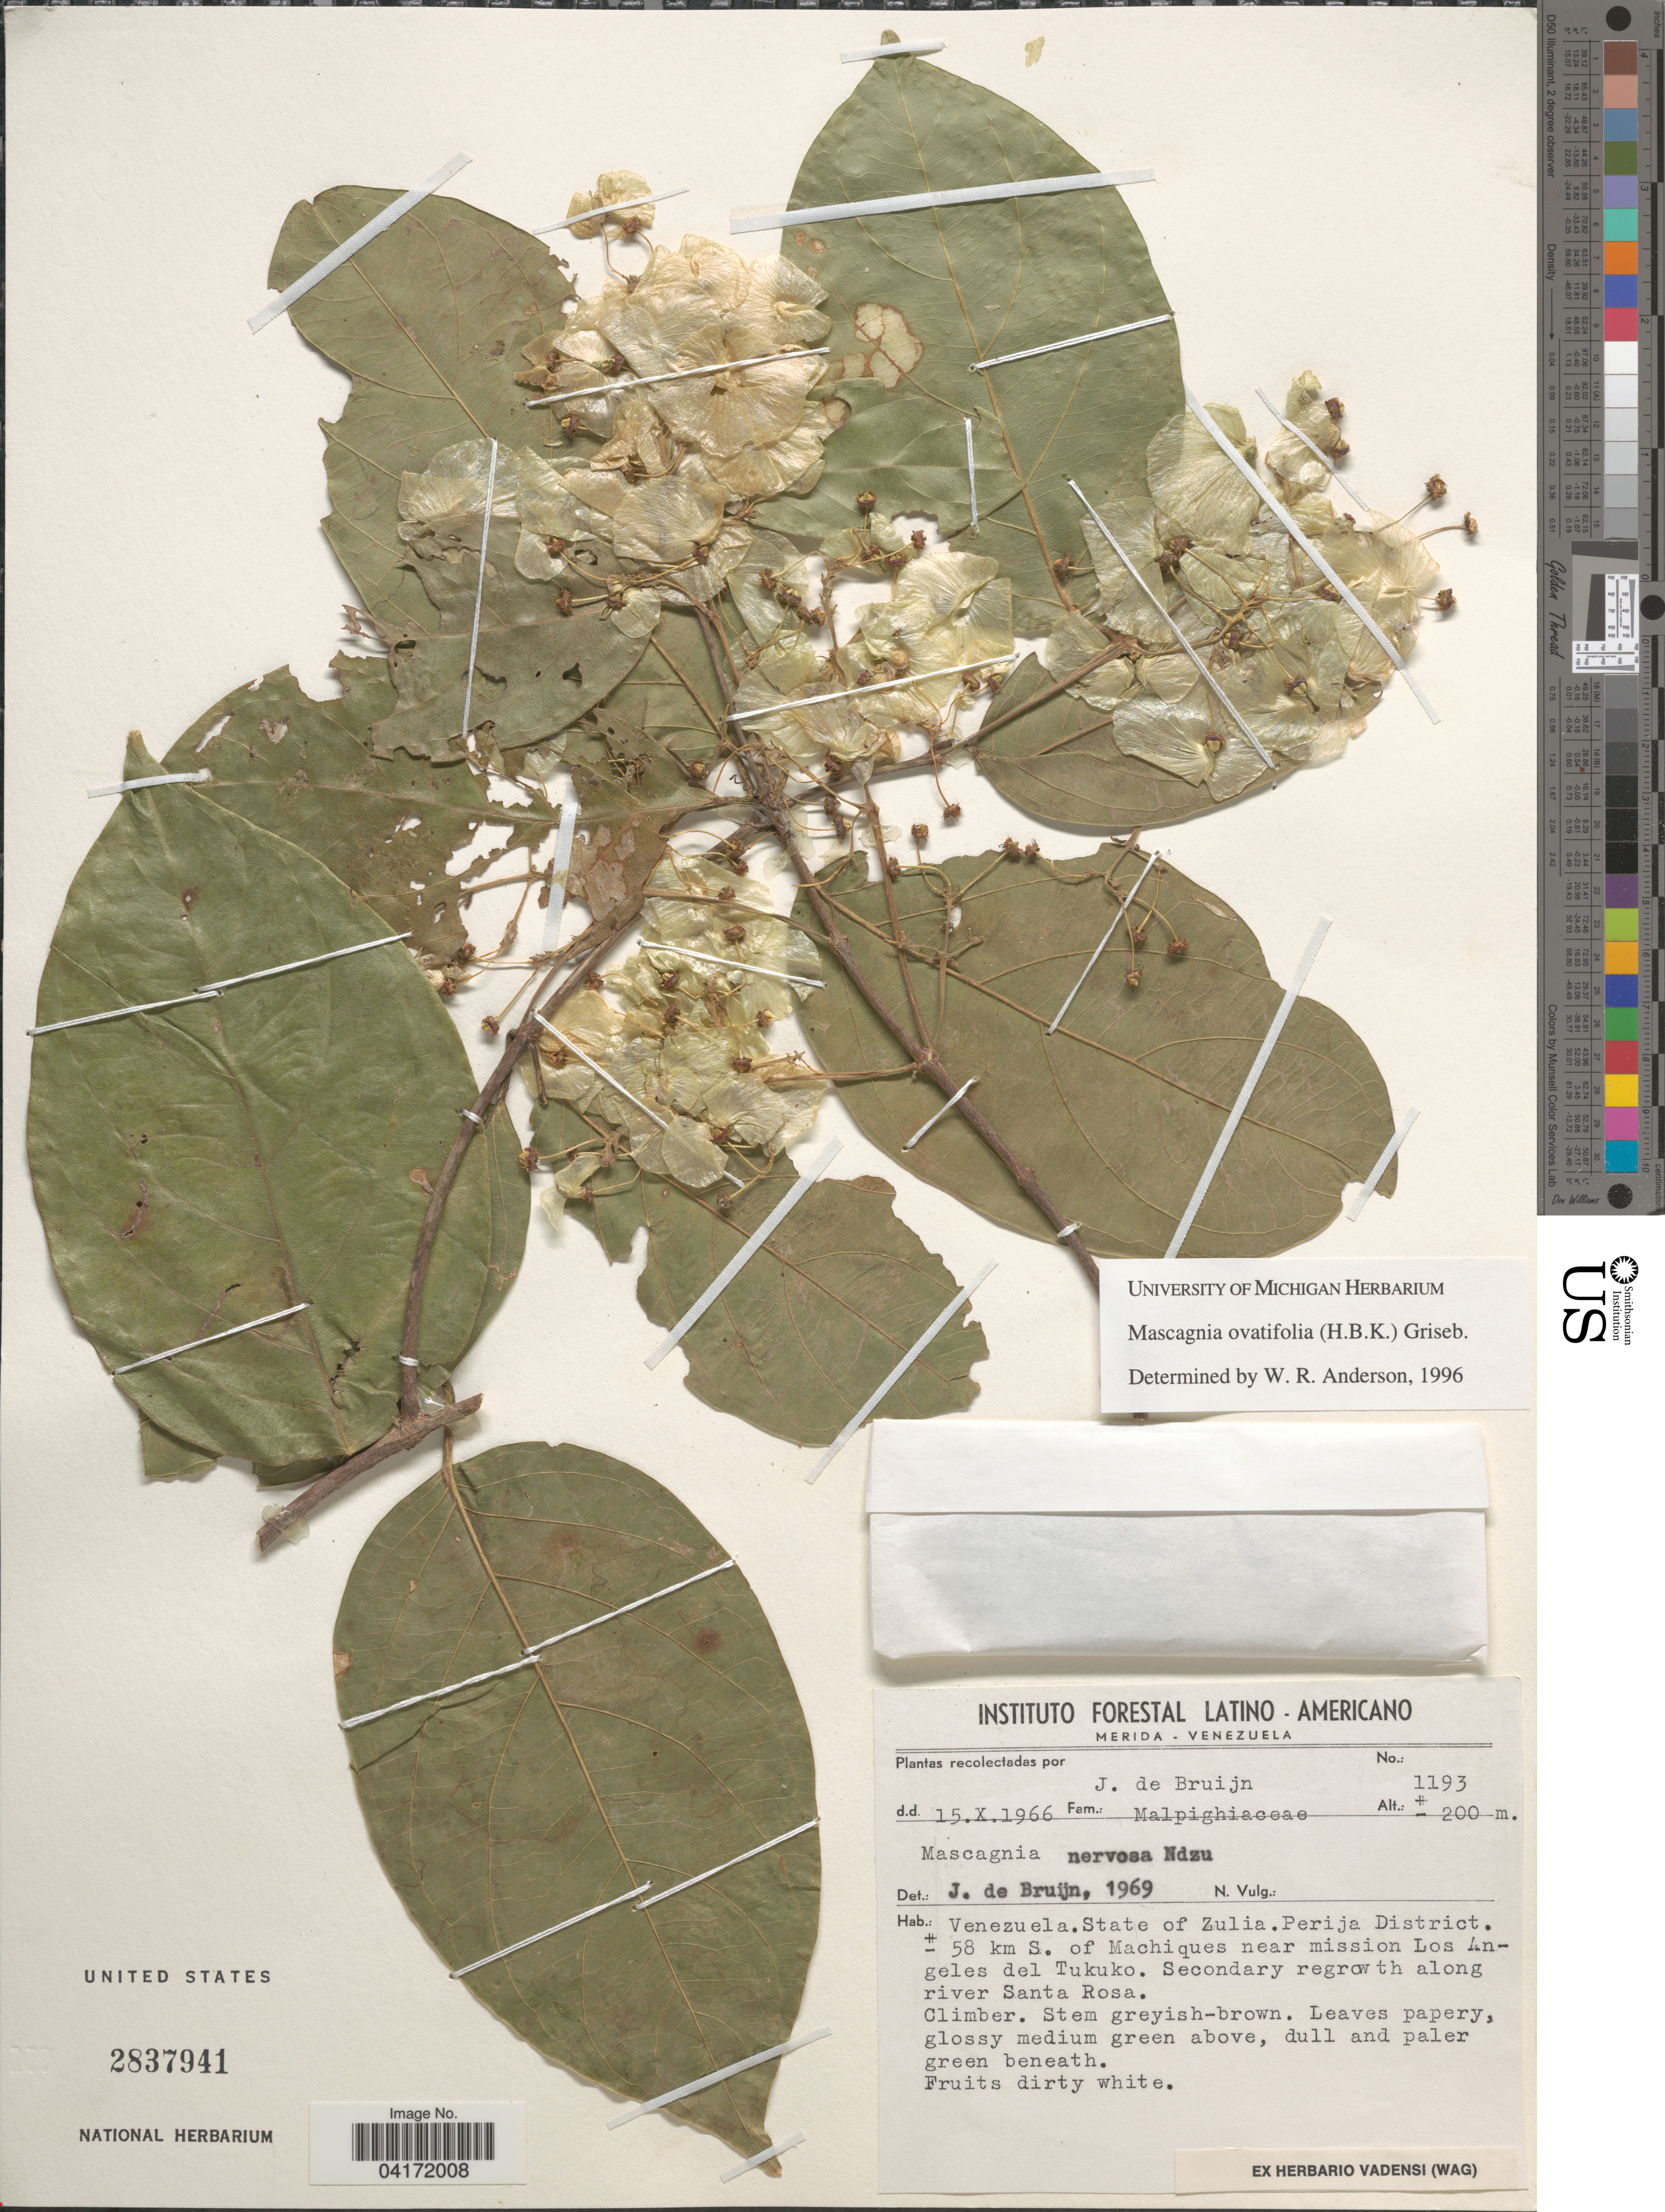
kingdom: Plantae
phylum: Tracheophyta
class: Magnoliopsida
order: Malpighiales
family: Malpighiaceae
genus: Mascagnia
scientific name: Mascagnia ovatifolia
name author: (Kunth) Griseb.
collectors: J. Bruijn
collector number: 1193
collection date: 1966-10-15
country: Venezuela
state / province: Zulia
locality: Perija District. ± 58 km S. of Machiques near mission Los Angeles del Tukuko. Secondary regrowth along river Santa Rosa.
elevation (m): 200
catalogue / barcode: US 2837941